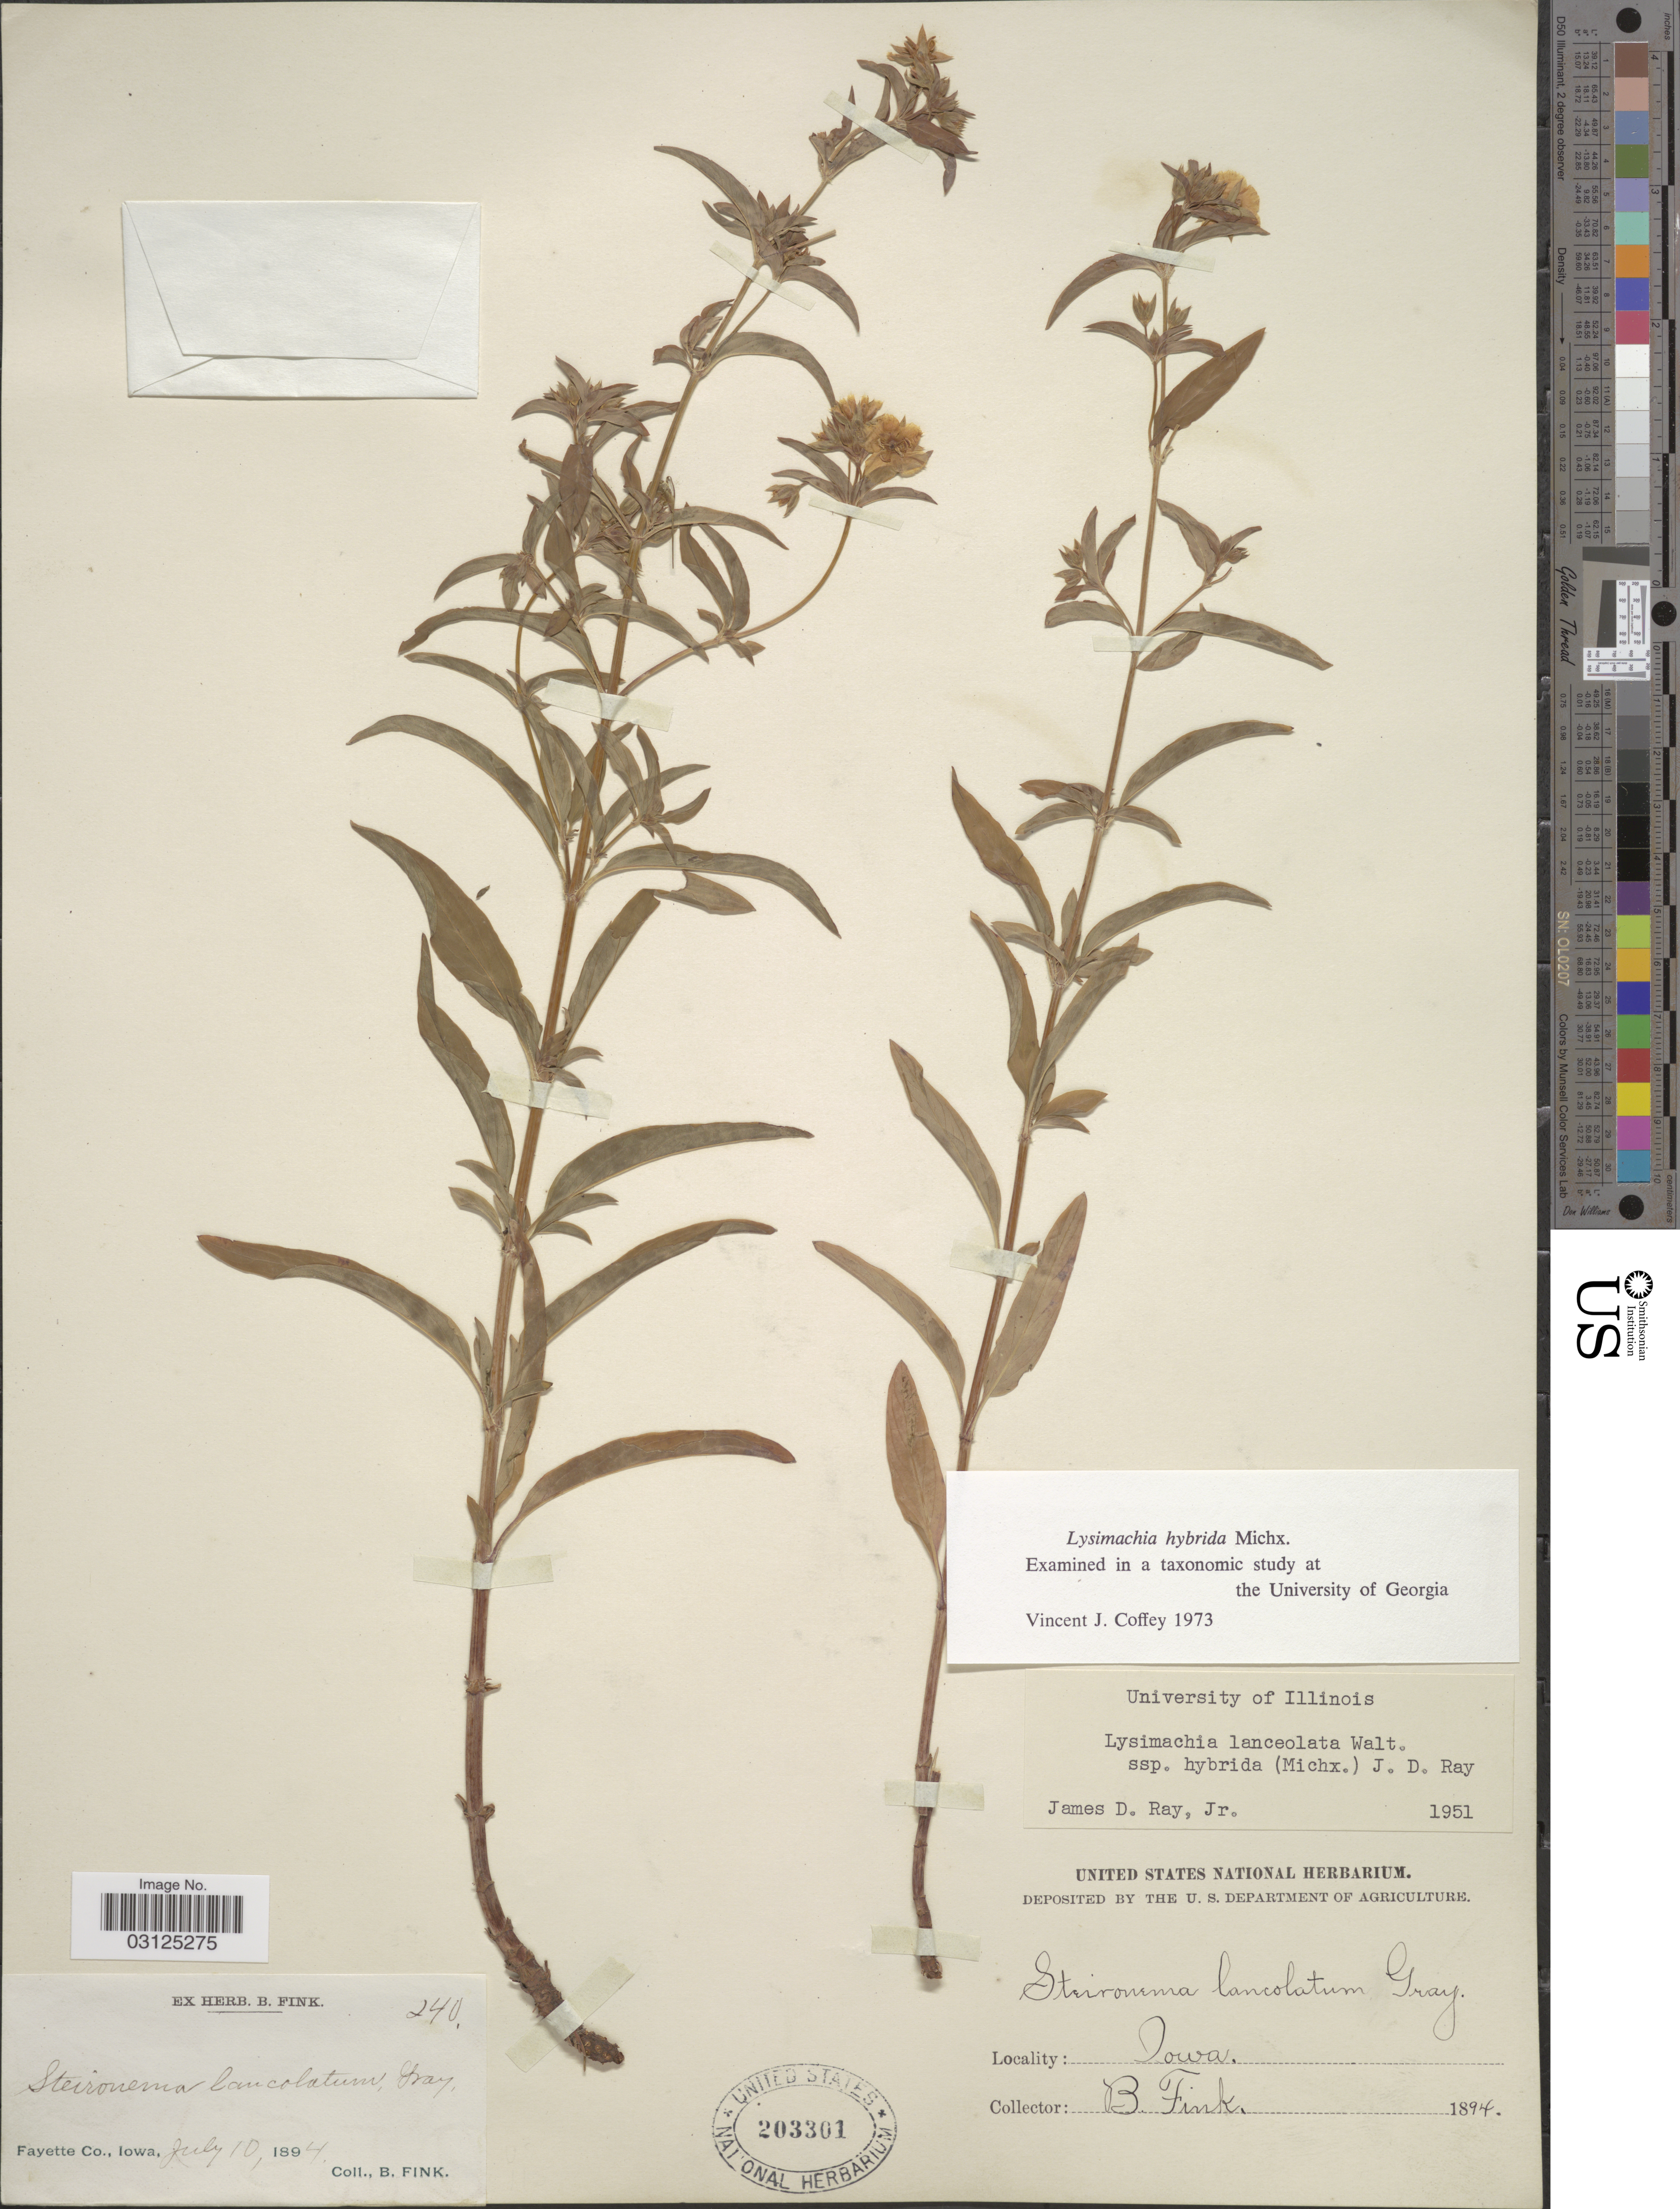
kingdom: Plantae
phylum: Tracheophyta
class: Magnoliopsida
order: Ericales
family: Primulaceae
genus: Lysimachia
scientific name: Lysimachia hybrida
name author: Michx.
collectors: B. Fink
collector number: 240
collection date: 1894-07-10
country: United States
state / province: Iowa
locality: Fayette Co.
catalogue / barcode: US 203301